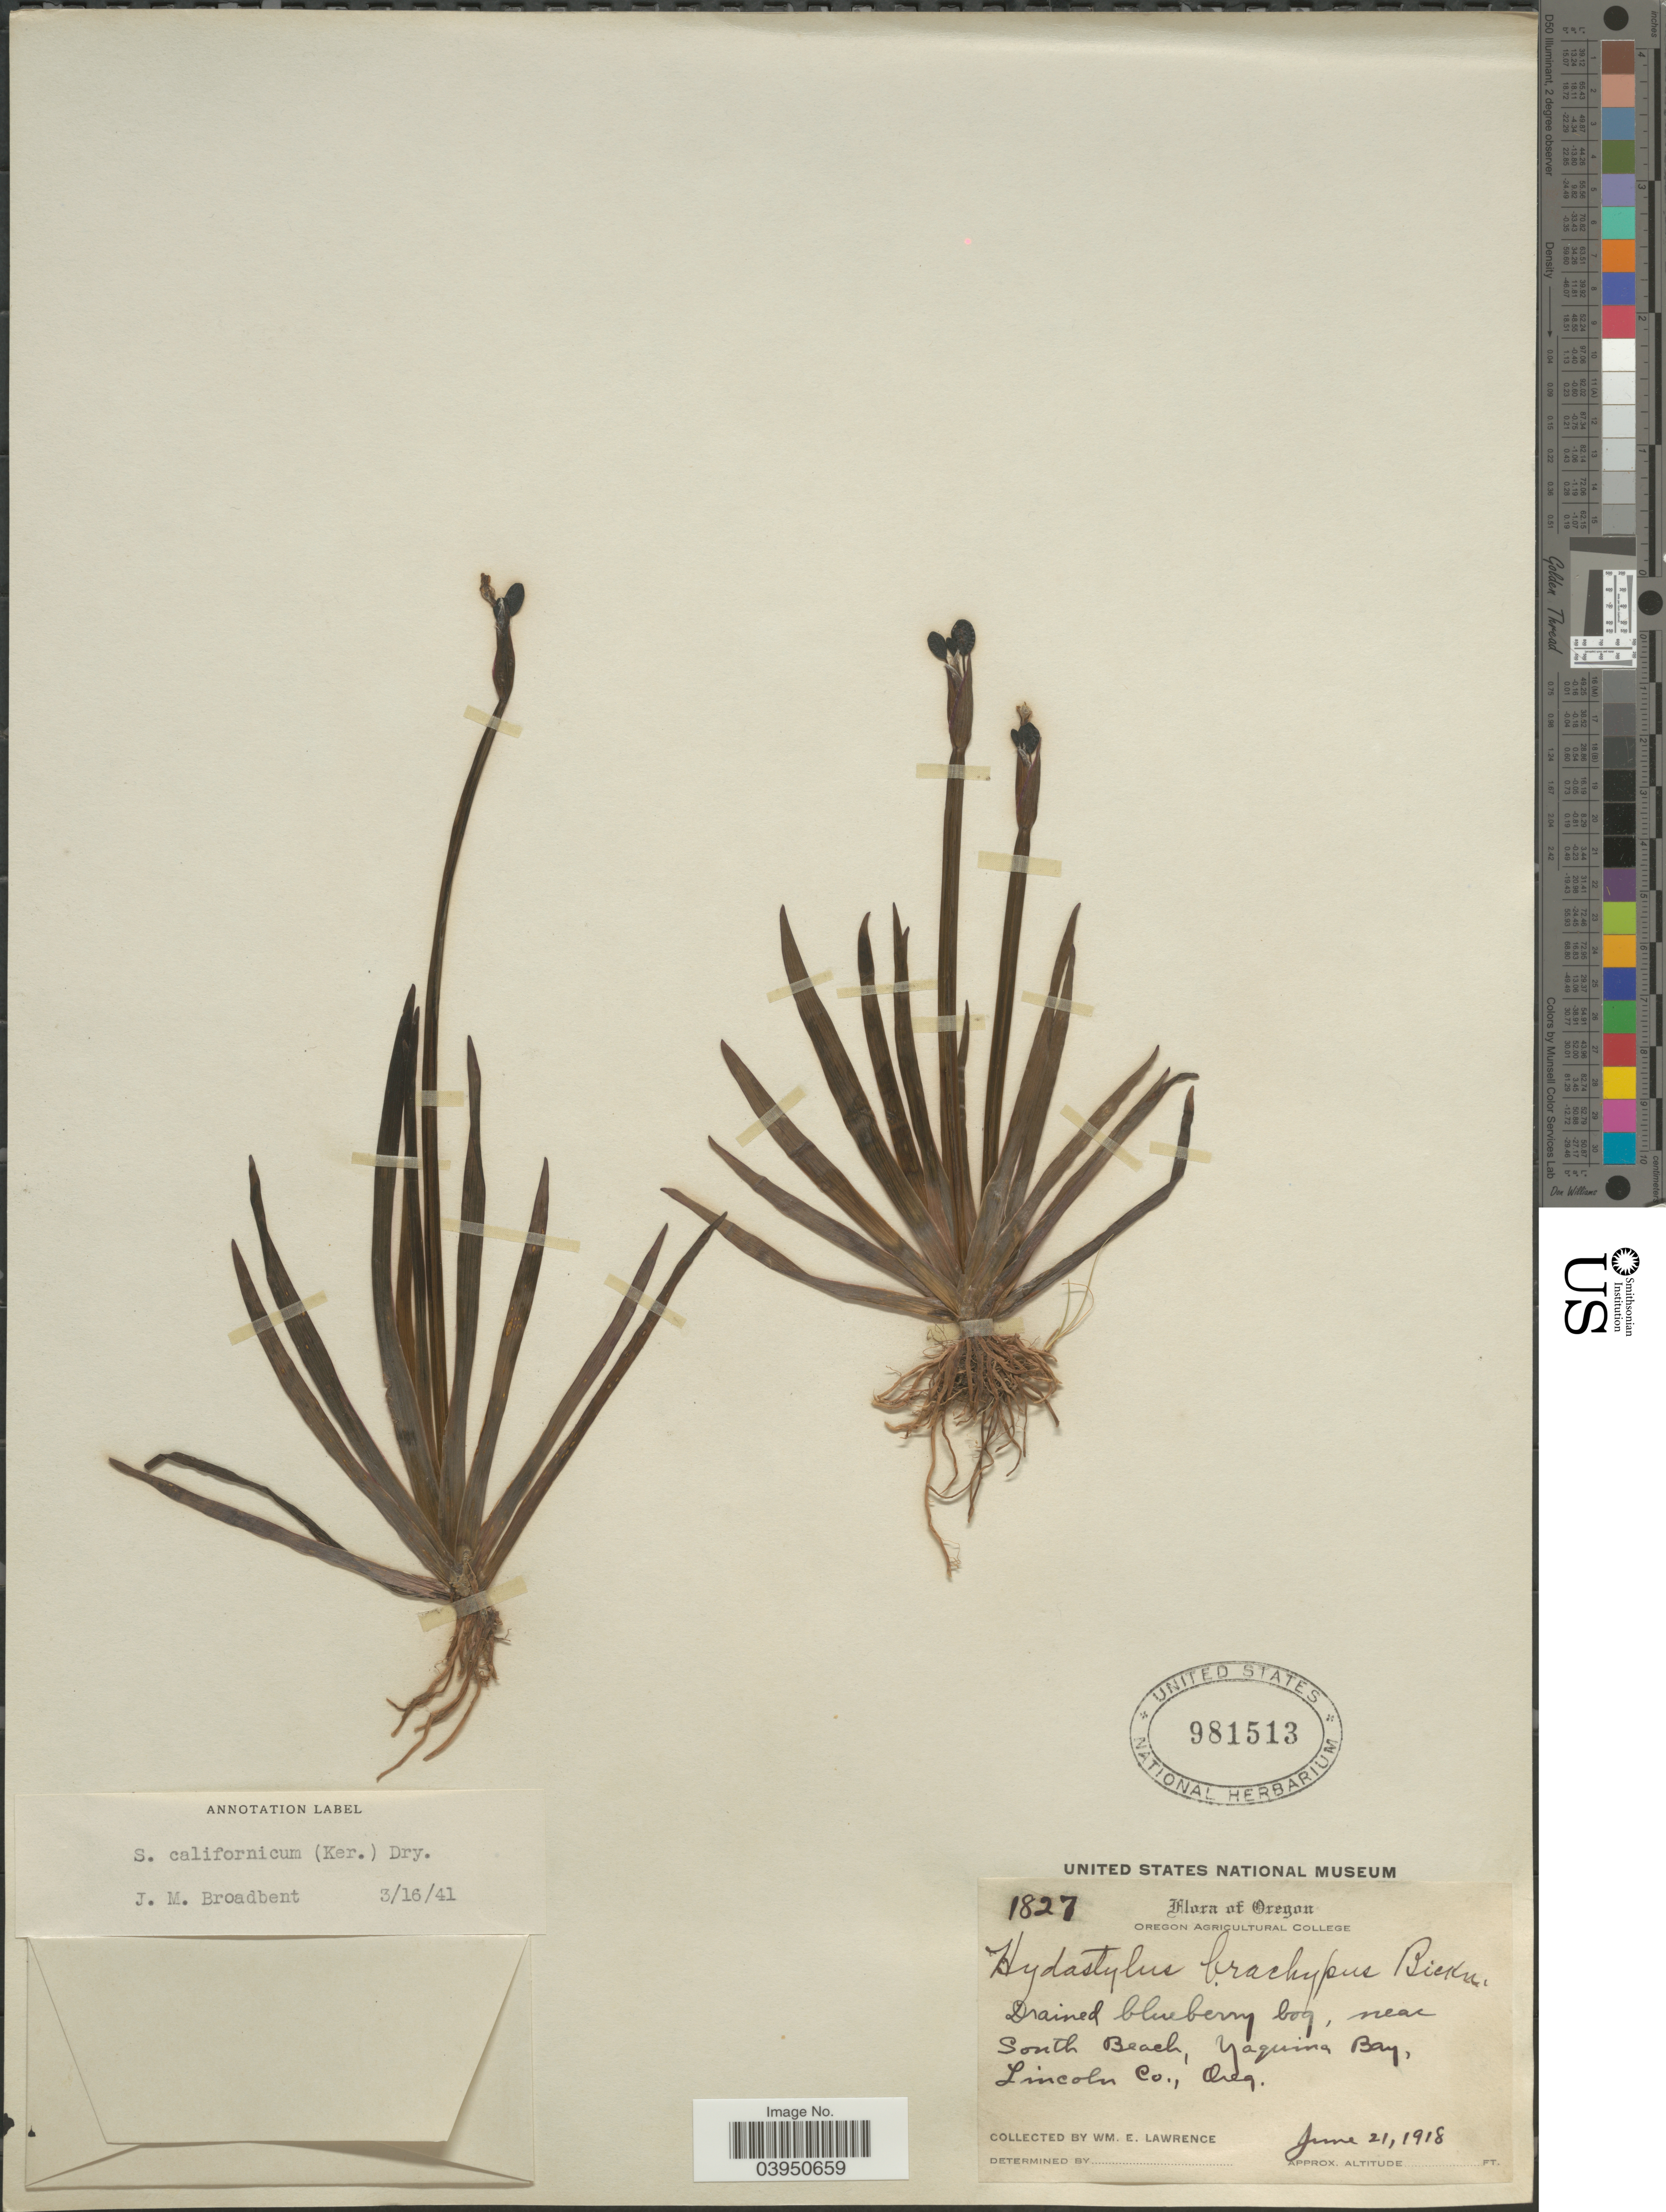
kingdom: Plantae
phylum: Tracheophyta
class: Liliopsida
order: Asparagales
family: Iridaceae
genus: Sisyrinchium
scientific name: Sisyrinchium californicum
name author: (Ker Gawl.) Dryand.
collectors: W. Lawrence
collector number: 1827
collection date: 1918-06-21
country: United States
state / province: Oregon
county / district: Lincoln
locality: Near South Beach, Yaquina Bay, Lincoln Co.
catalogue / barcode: US 981513